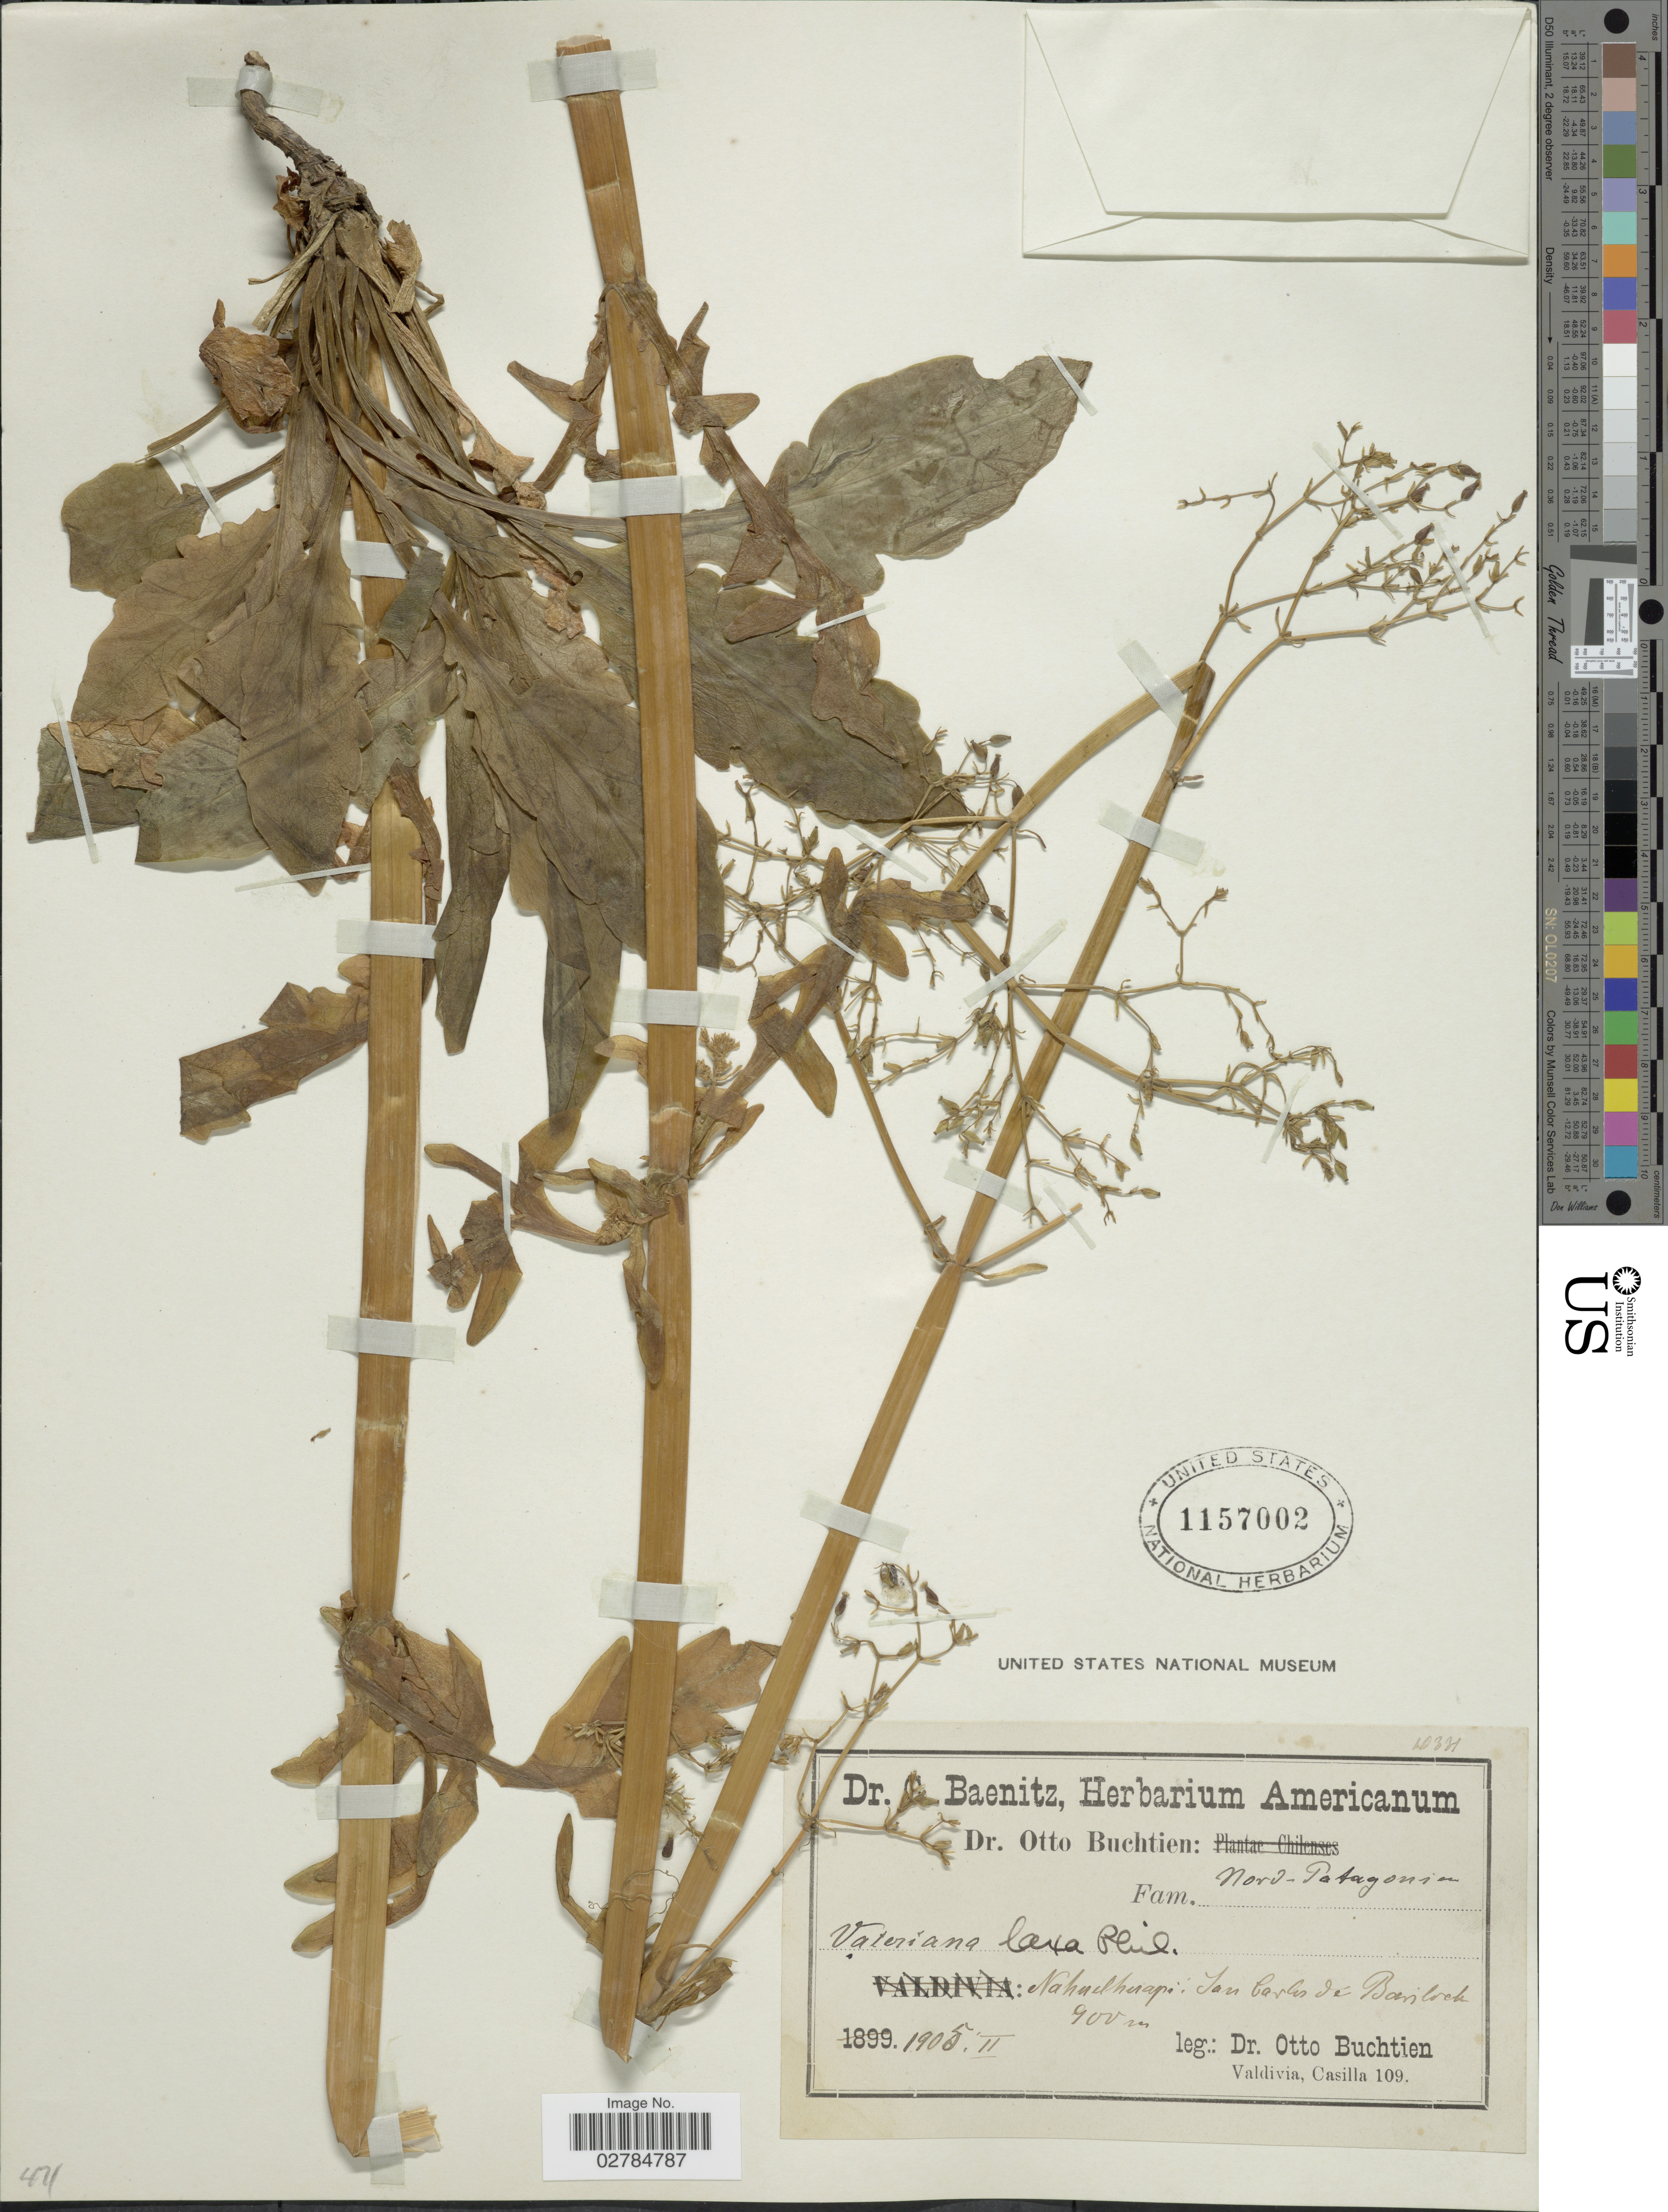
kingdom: Plantae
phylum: Tracheophyta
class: Magnoliopsida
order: Dipsacales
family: Caprifoliaceae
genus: Valeriana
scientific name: Valeriana laxa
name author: Phil.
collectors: O. Buchtien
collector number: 10331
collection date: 1905-02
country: Argentina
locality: Nord-Patagonien. Nahuelhuapi: San Carlos dé Bariloche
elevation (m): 900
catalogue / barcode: US 1157002